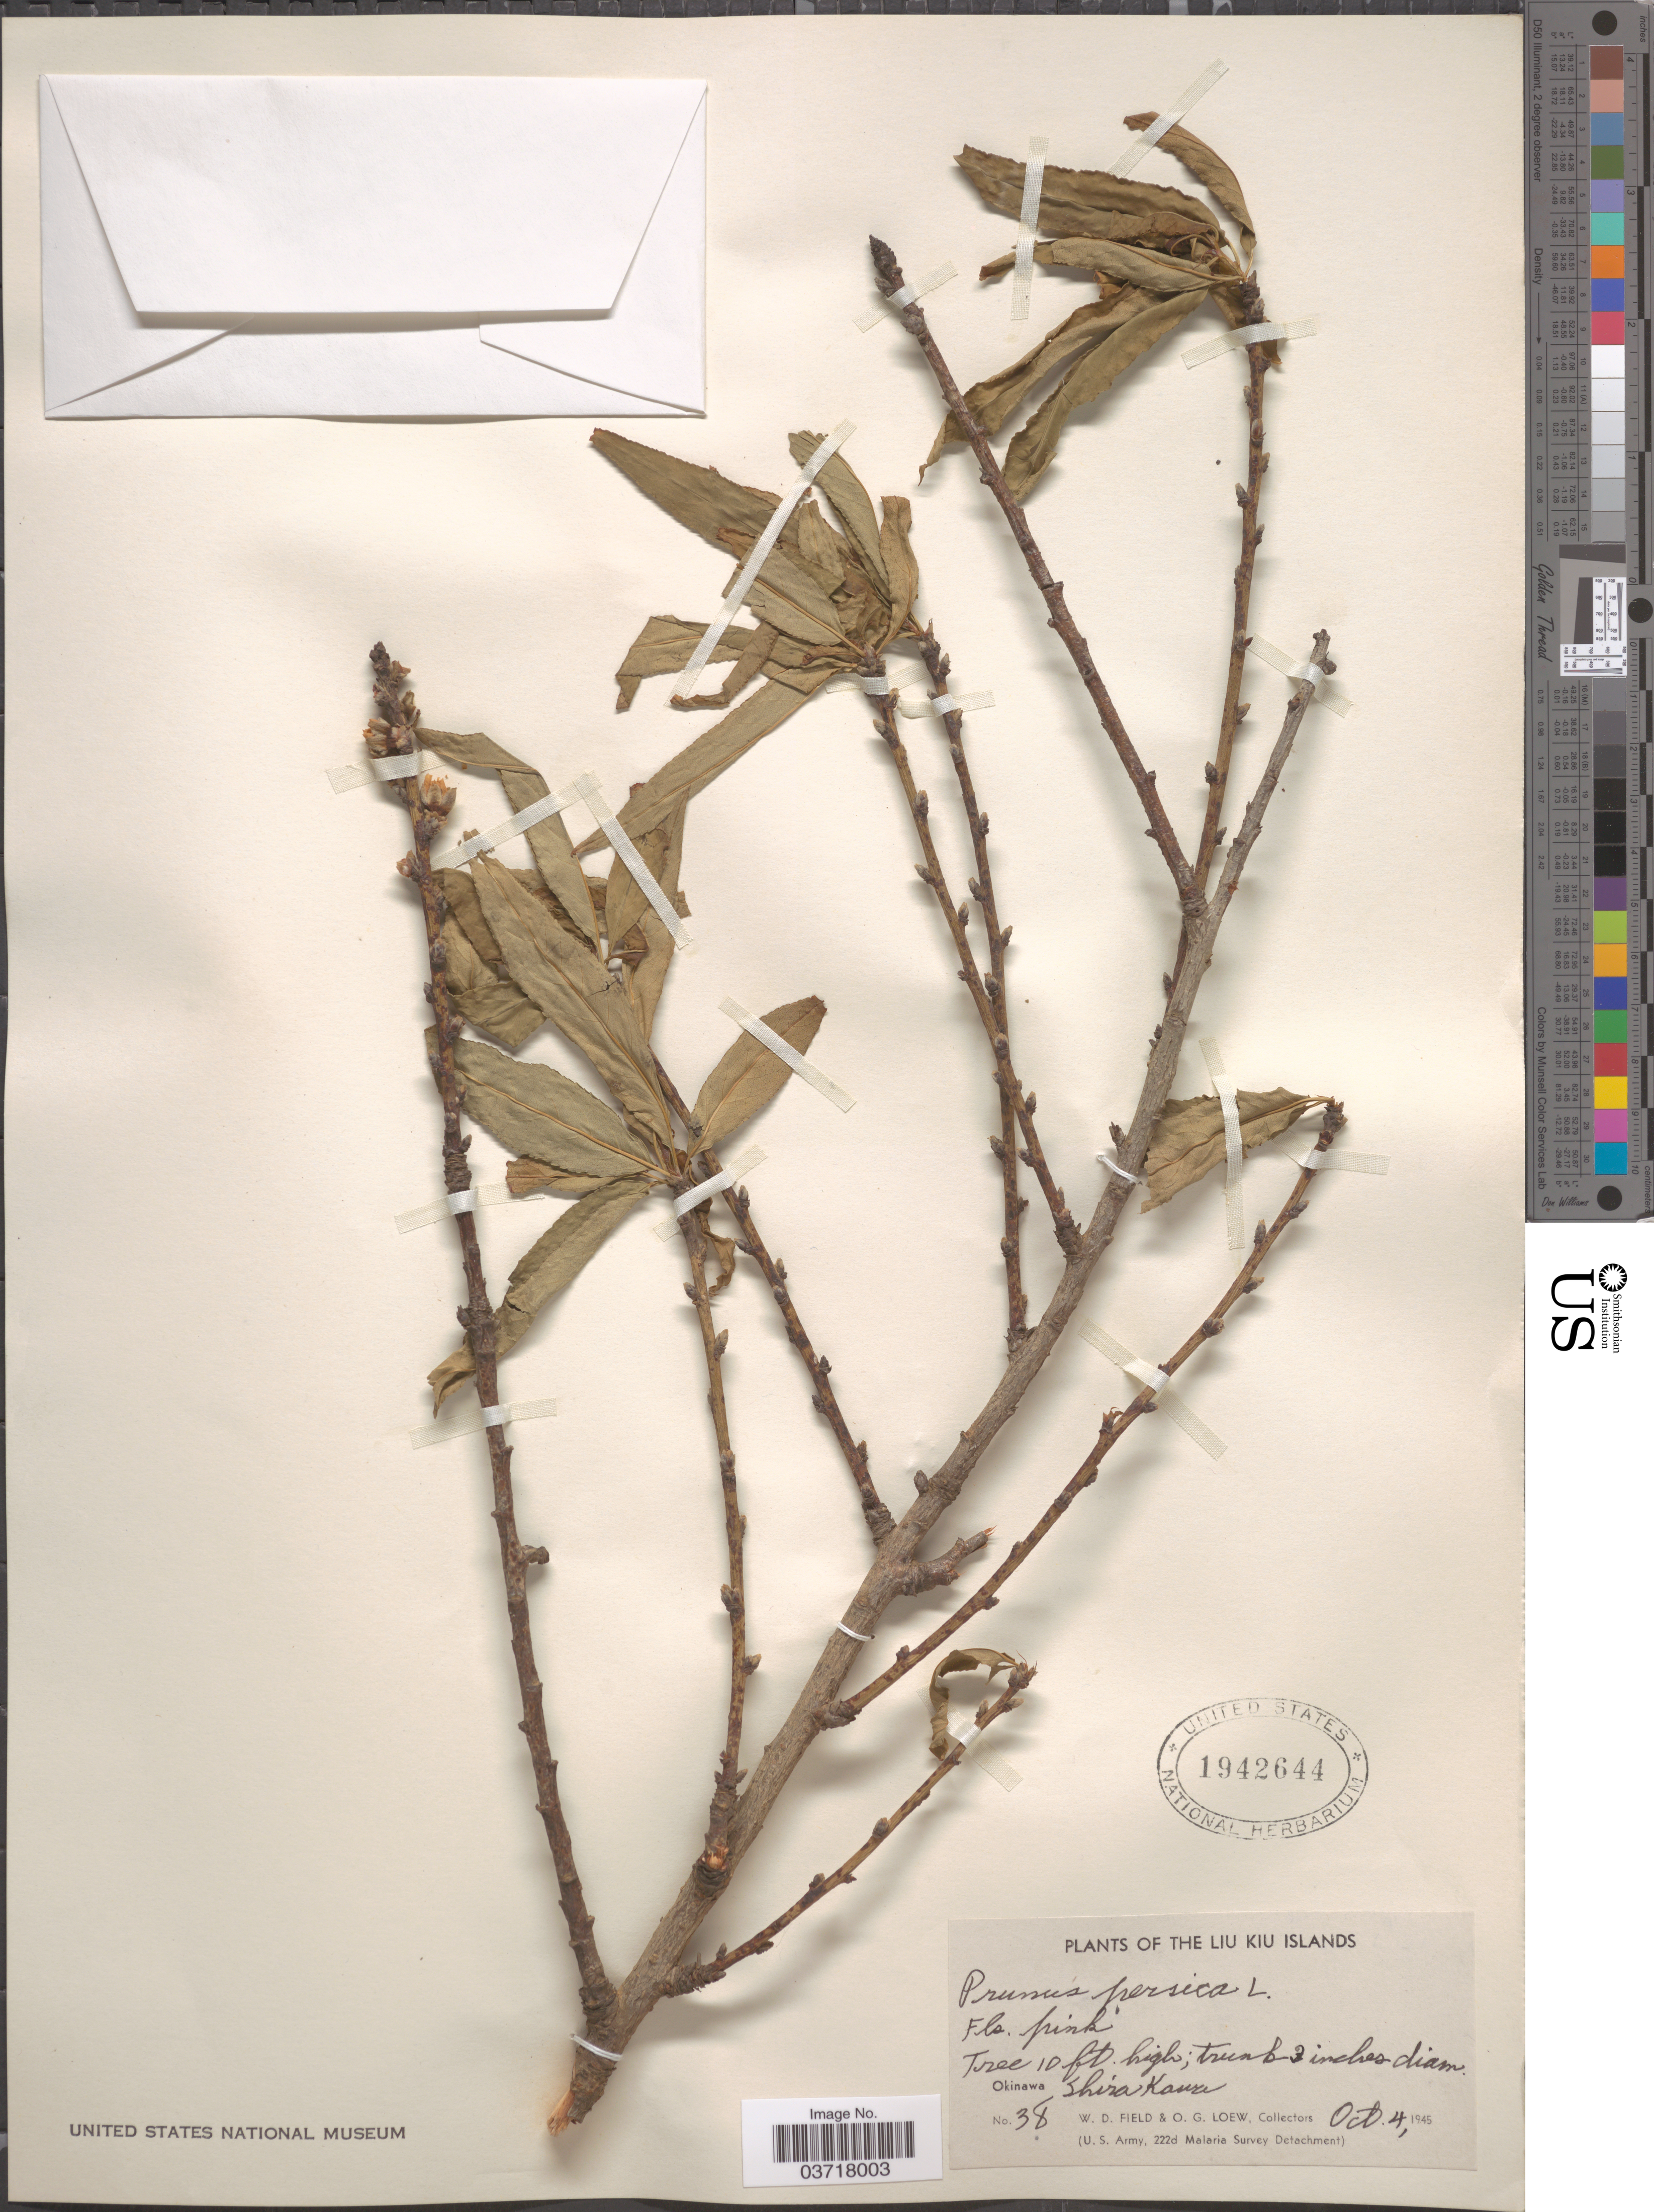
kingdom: Plantae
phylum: Tracheophyta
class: Magnoliopsida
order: Rosales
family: Rosaceae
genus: Prunus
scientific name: Prunus persica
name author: (L.) Batsch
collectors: W. D. Field & O. G. Loew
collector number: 38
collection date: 1945-10-04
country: Japan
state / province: Okinawa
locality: The Liu Kiu Islands. Okinawa, Shira Kawa.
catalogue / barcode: US 1942644